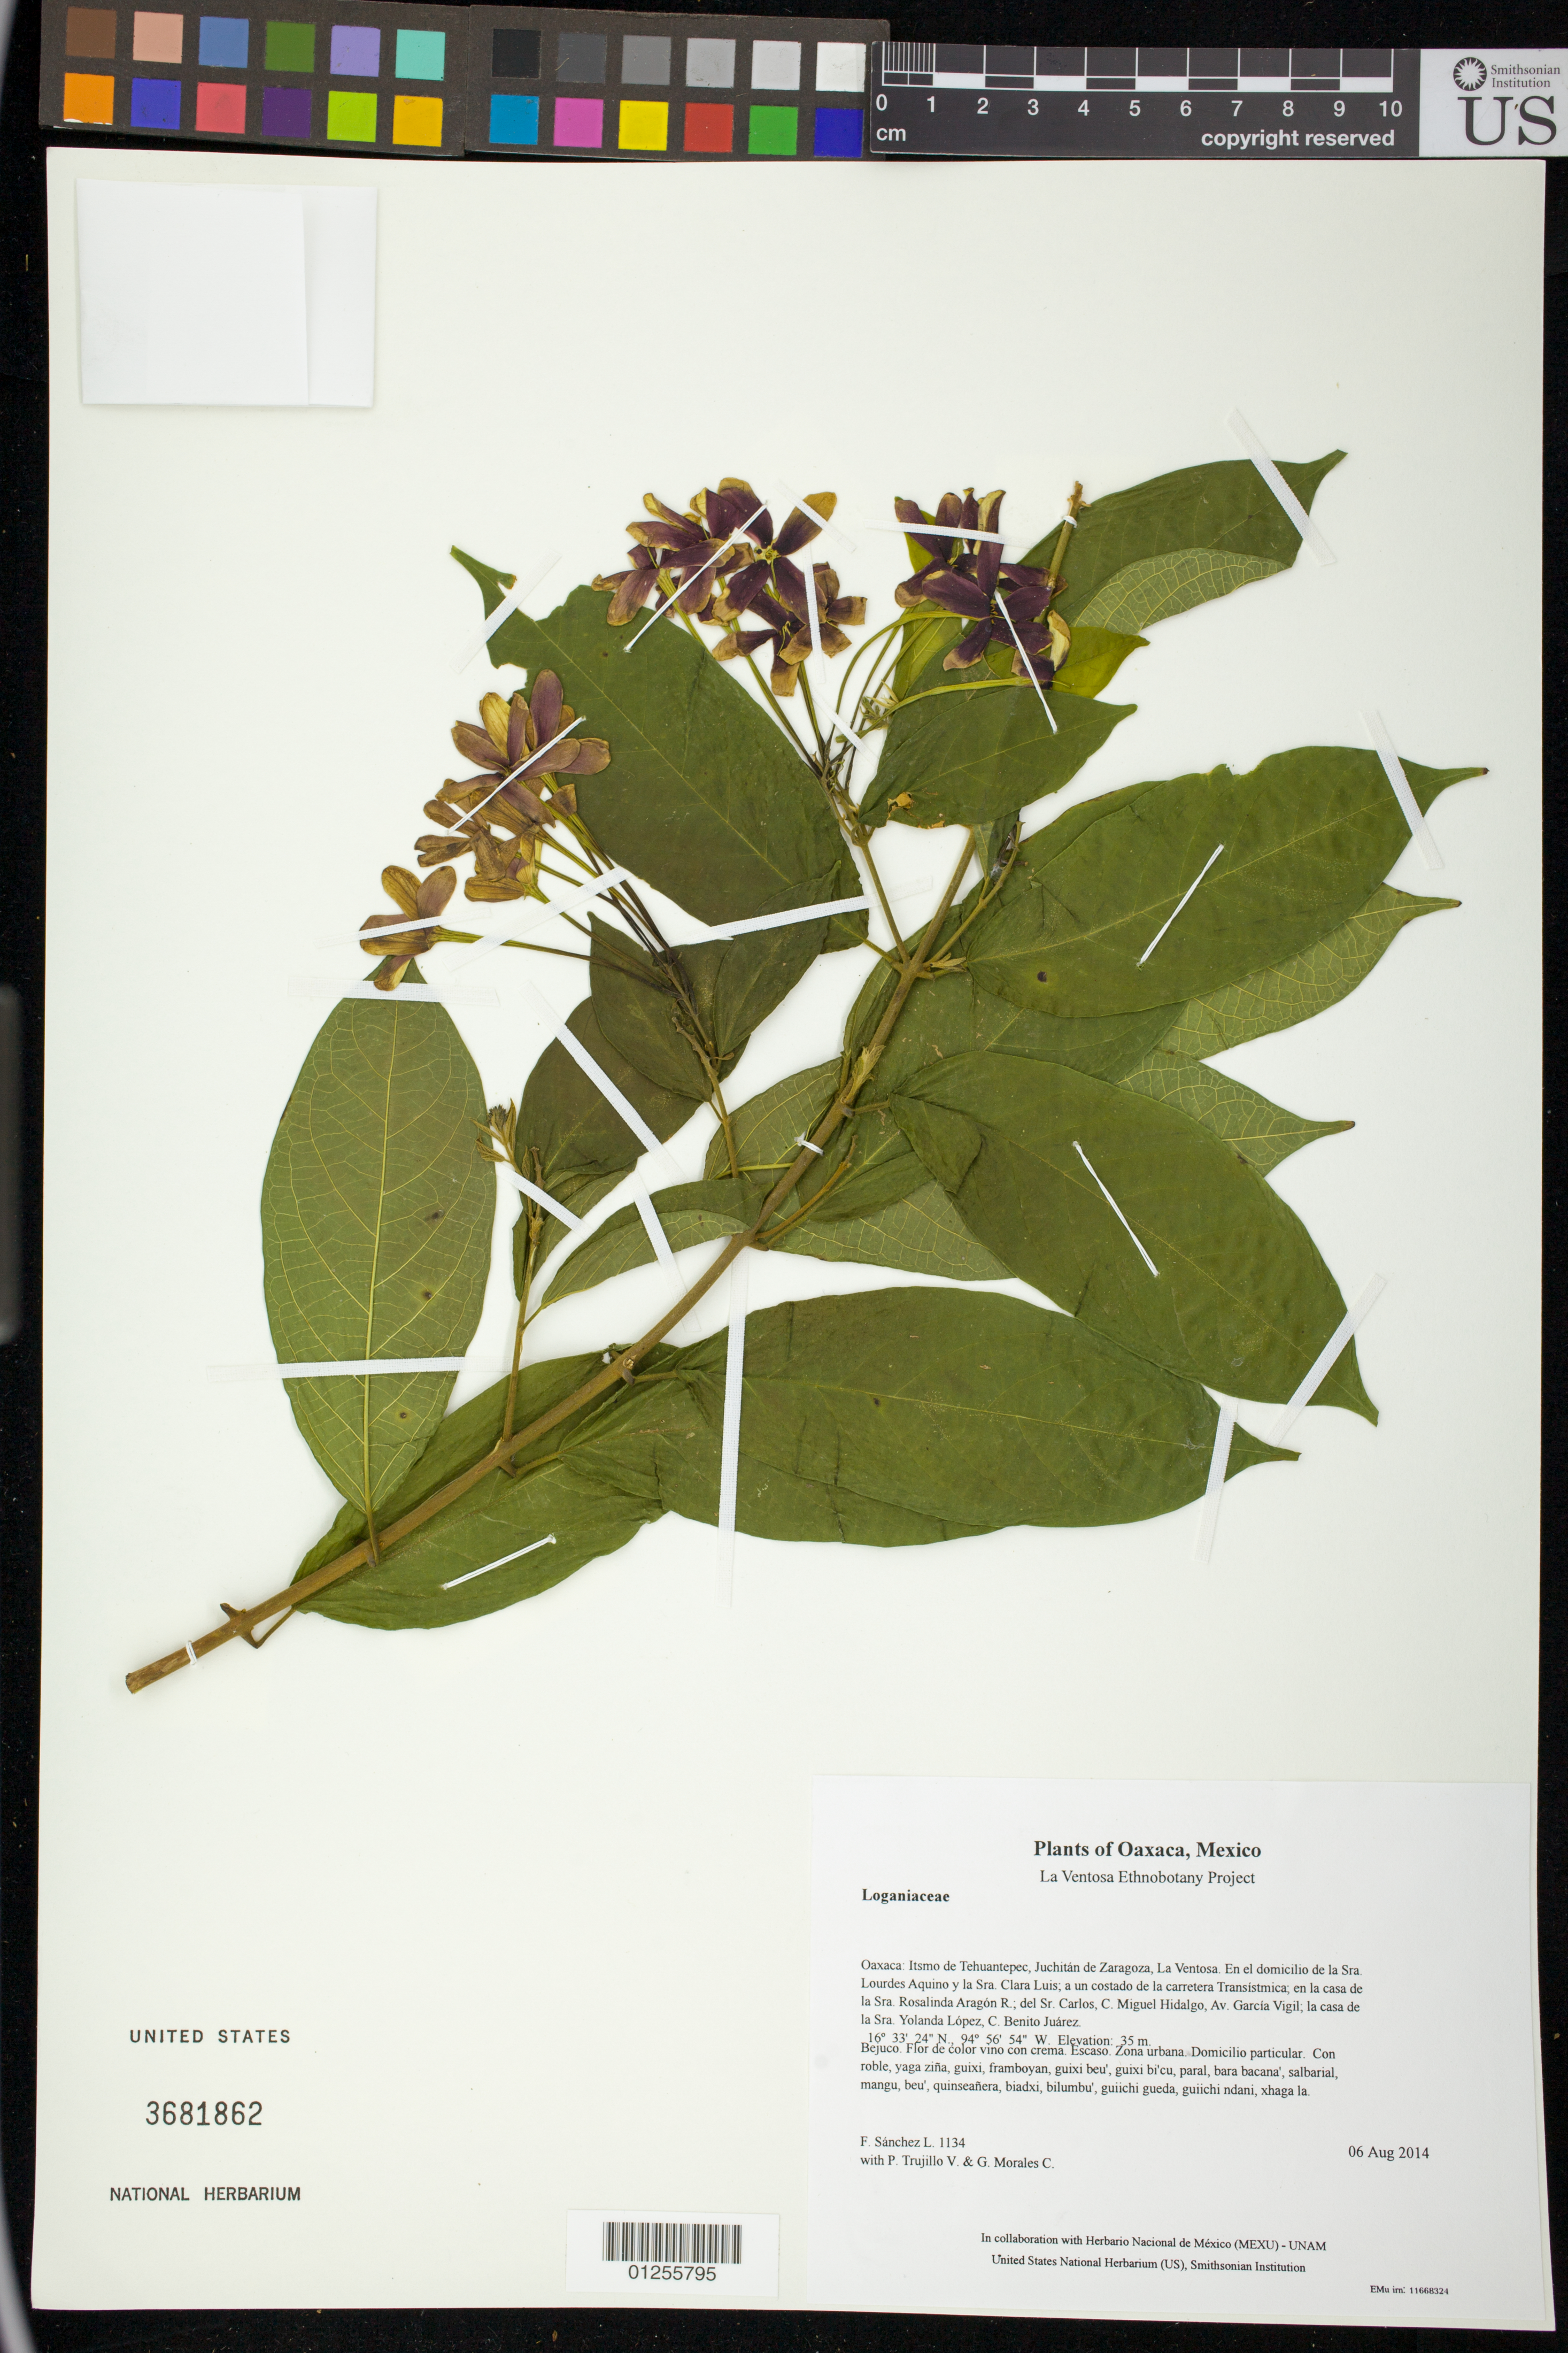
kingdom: Plantae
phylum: Tracheophyta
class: Magnoliopsida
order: Myrtales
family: Combretaceae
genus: Combretum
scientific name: Combretum indicum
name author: (L.) DeFilipps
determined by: Velasco G., Kenia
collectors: F. Sánchez L., P. Trujillo V. & G. Morales C.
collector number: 1134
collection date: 2014-08-06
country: Mexico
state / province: Oaxaca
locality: Itsmo de Tehuantepec, Juchitán de Zaragoza, La Ventosa. En el domicilio de la Sra. Lourdes Aquino y la Sra. Clara Luis; a un costado de la carretera Transístmica; en la casa de la Sra. Rosalinda Aragón R.; del Sr. Carlos, C. Miguel Hidalgo, Av. García Vigil; la casa de la Sra. Yolanda López, C. Benito Juárez.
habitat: Zona urbana. Domicilio particular.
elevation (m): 35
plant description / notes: JEBOT, MEXU, US; Luba'. Guie' naxiña' nacahui ne nayu. Huaxie'.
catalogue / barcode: US 3681862